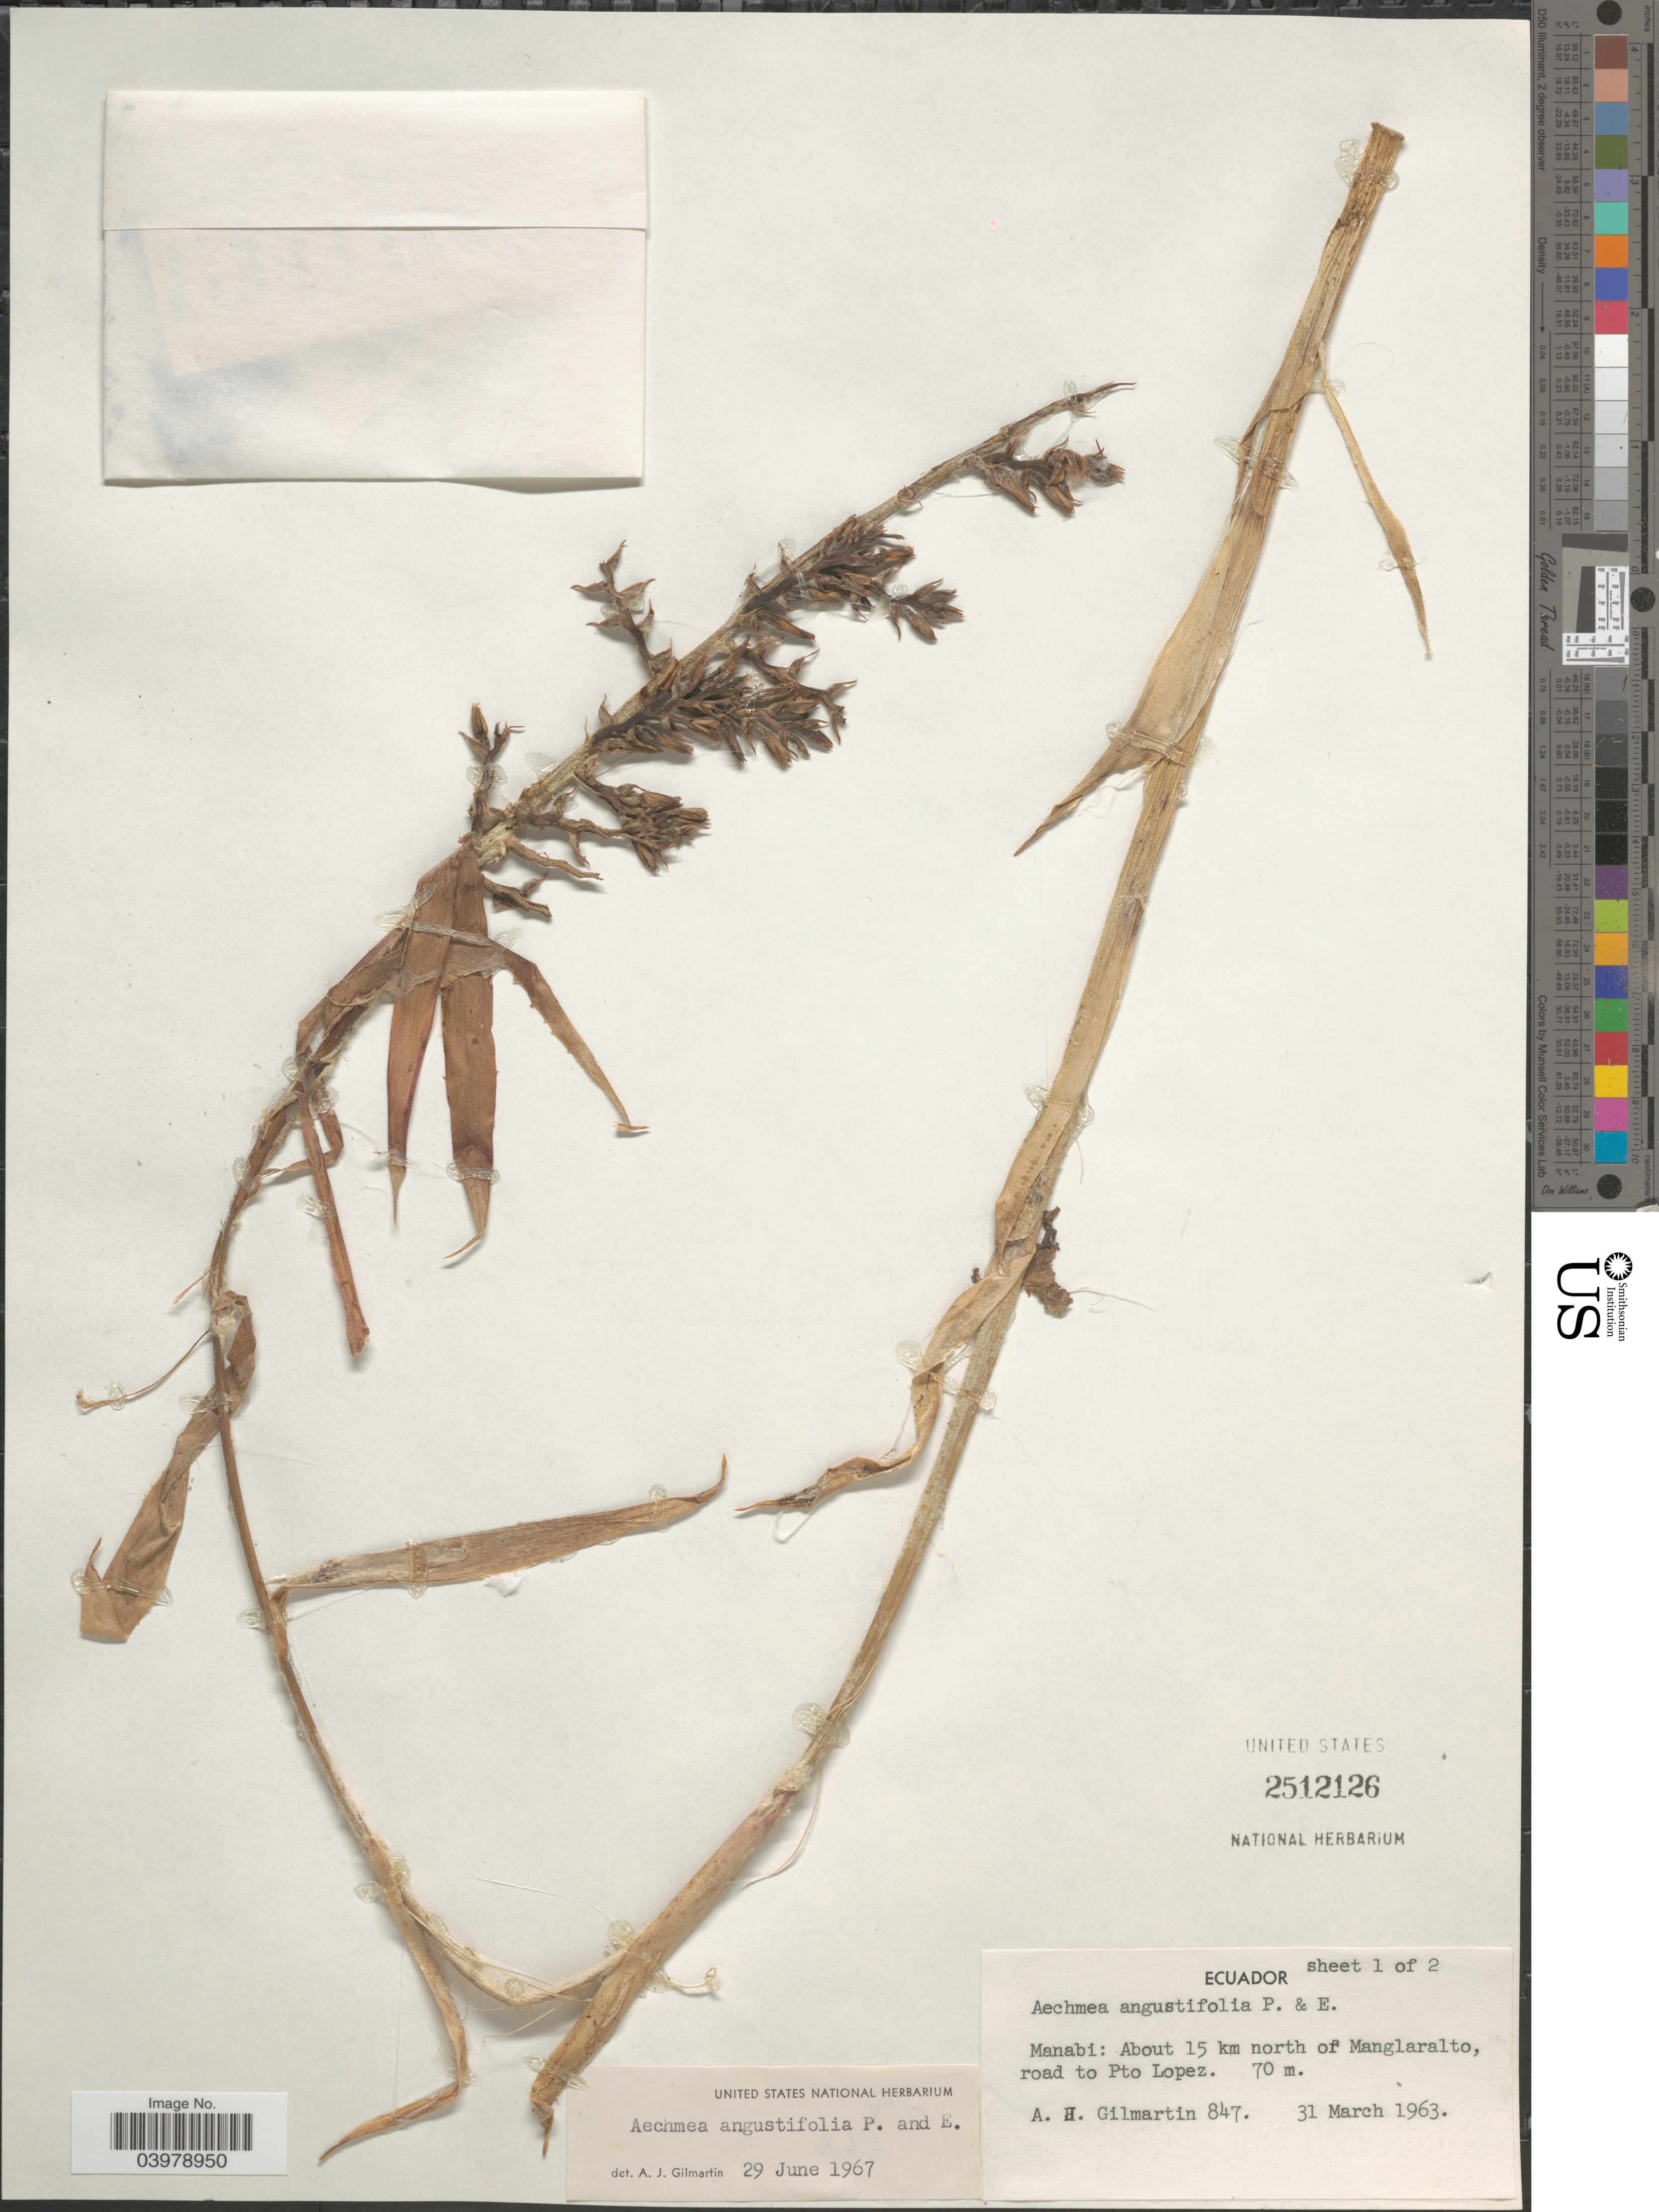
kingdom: Plantae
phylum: Tracheophyta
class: Liliopsida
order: Poales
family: Bromeliaceae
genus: Aechmea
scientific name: Aechmea angustifolia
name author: Poepp. & Endl.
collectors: A. J. Gilmartin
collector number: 847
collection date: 1963-03-31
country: Ecuador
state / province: Manabí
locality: About 15 km north of Manglaralto, road to Pto. Lopez.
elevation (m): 70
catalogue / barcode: US 2512126